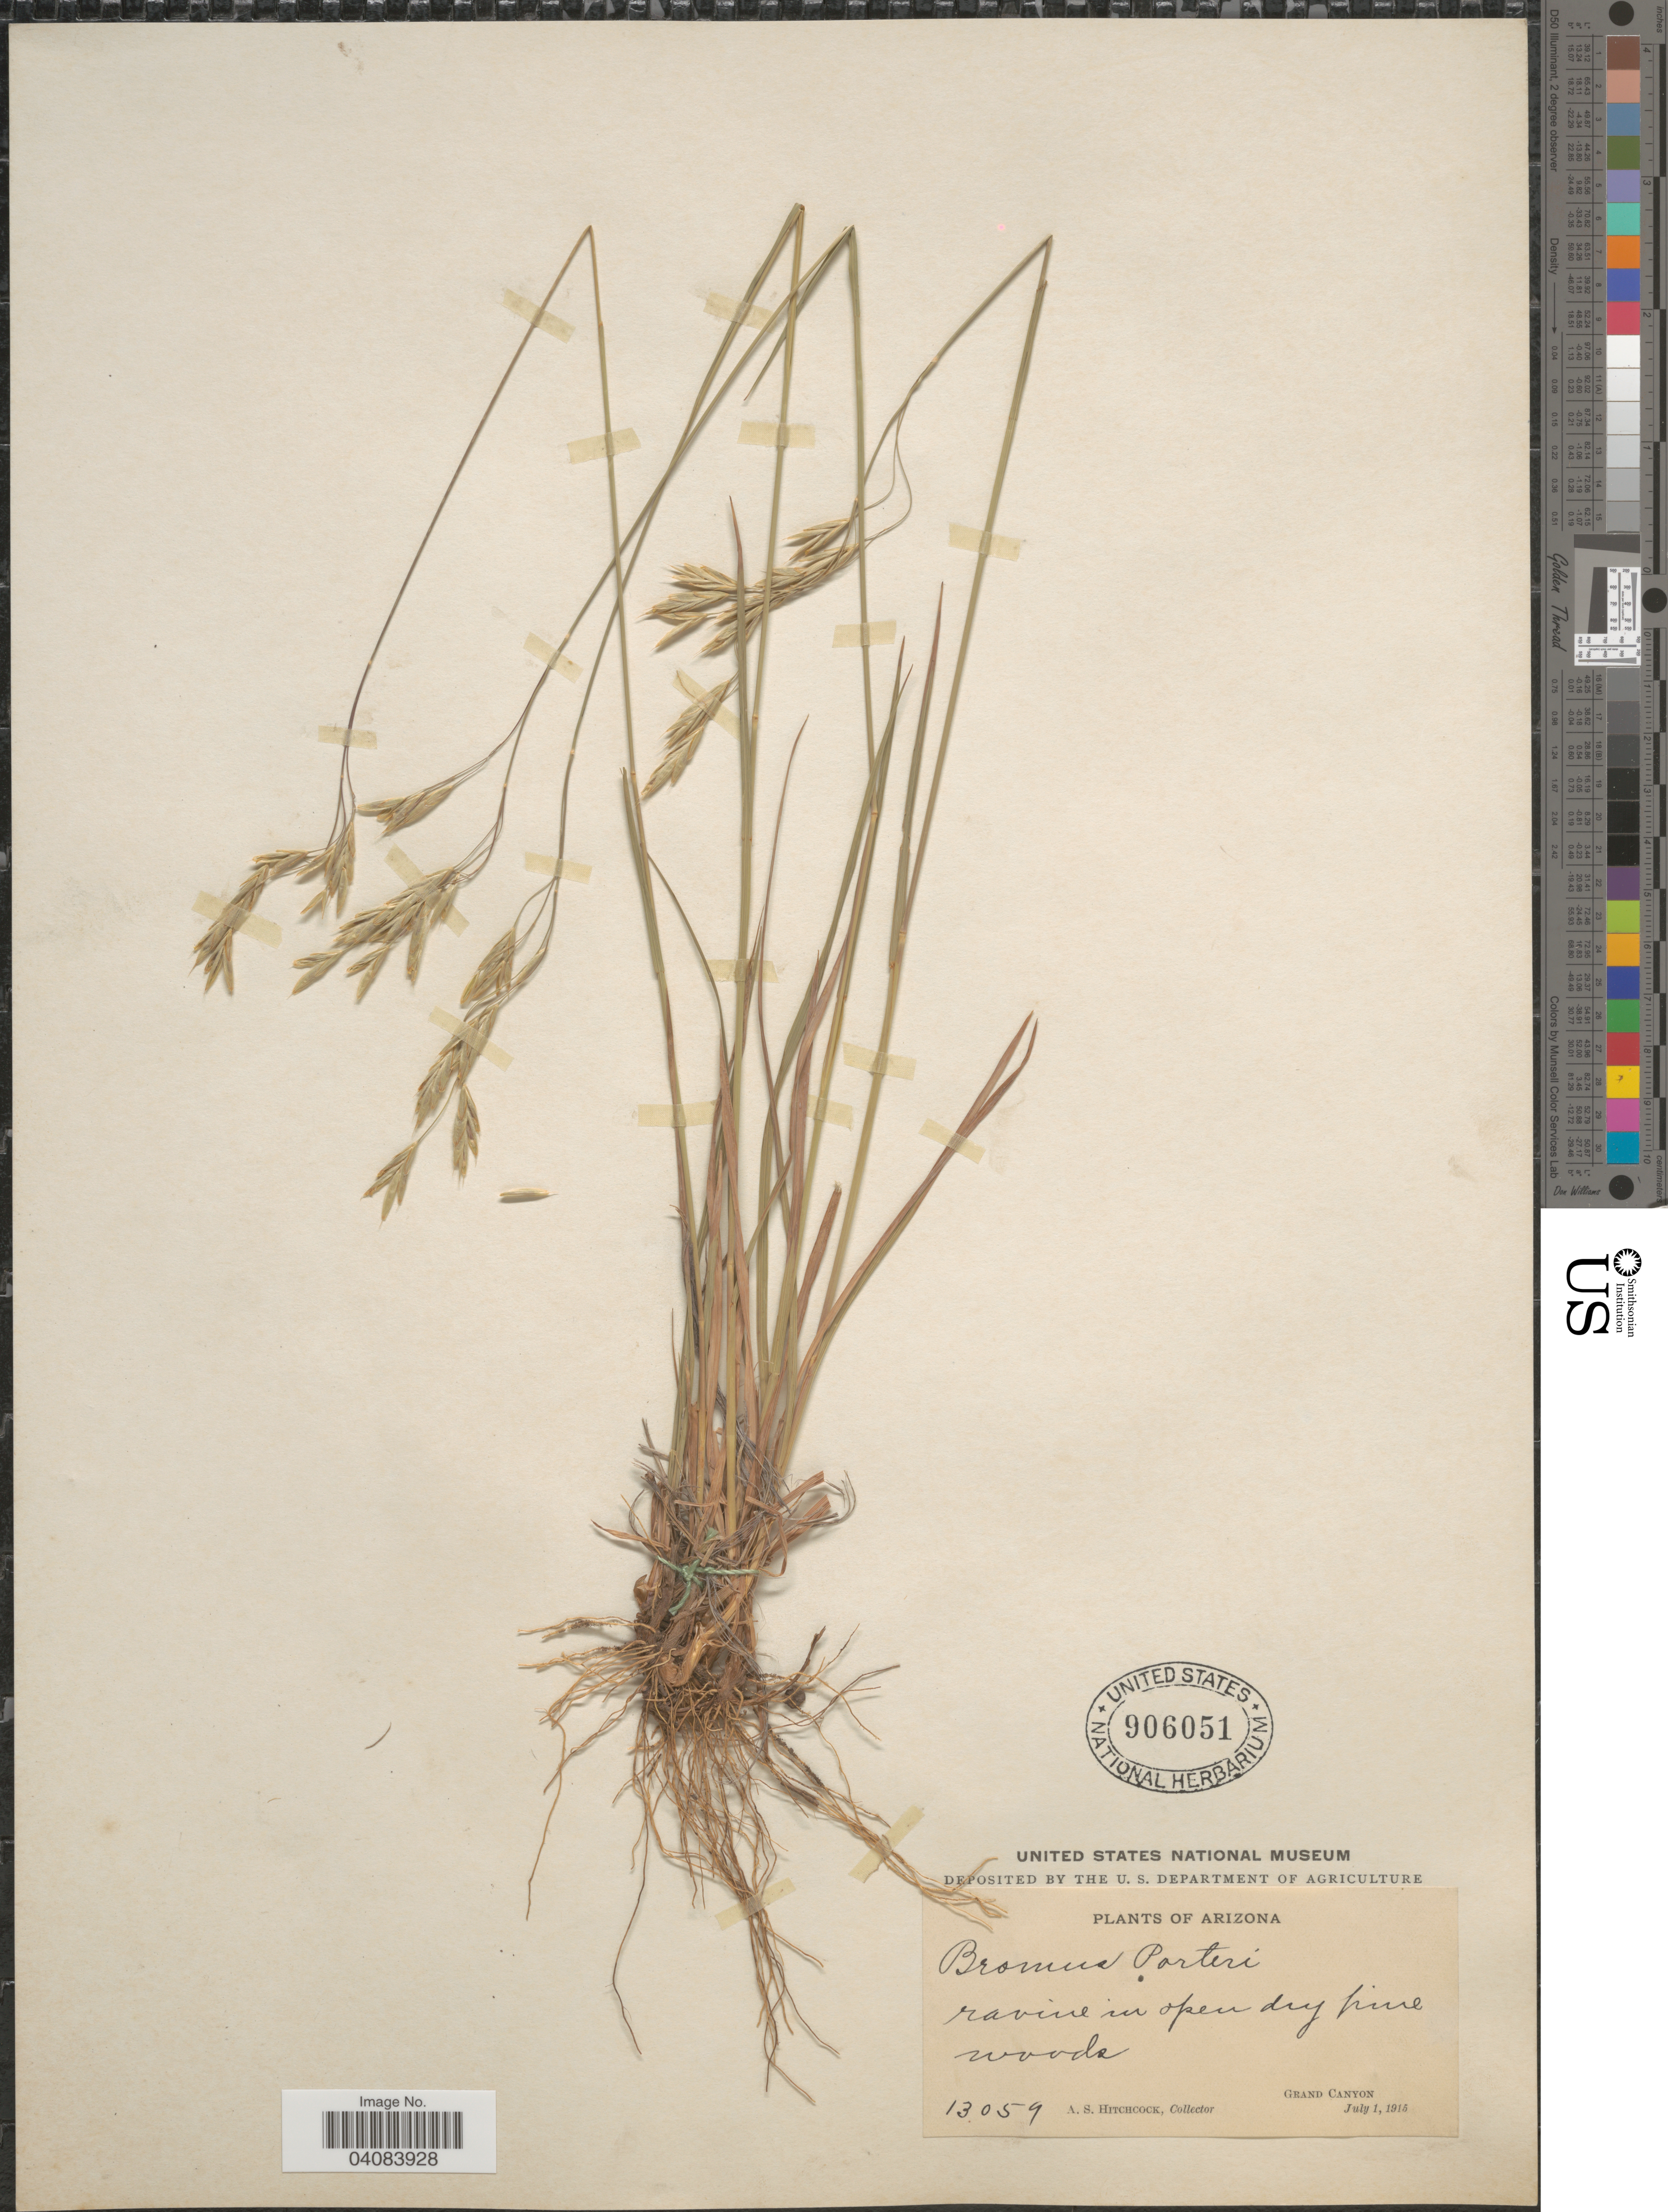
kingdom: Plantae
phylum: Tracheophyta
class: Liliopsida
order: Poales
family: Poaceae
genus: Bromus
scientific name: Bromus porteri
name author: (J.M. Coult.) Nash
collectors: A. S. Hitchcock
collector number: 13059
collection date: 1915-07-01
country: United States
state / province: Arizona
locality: Ravine in open dry pine woods. Grand Canyon.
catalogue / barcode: US 906051